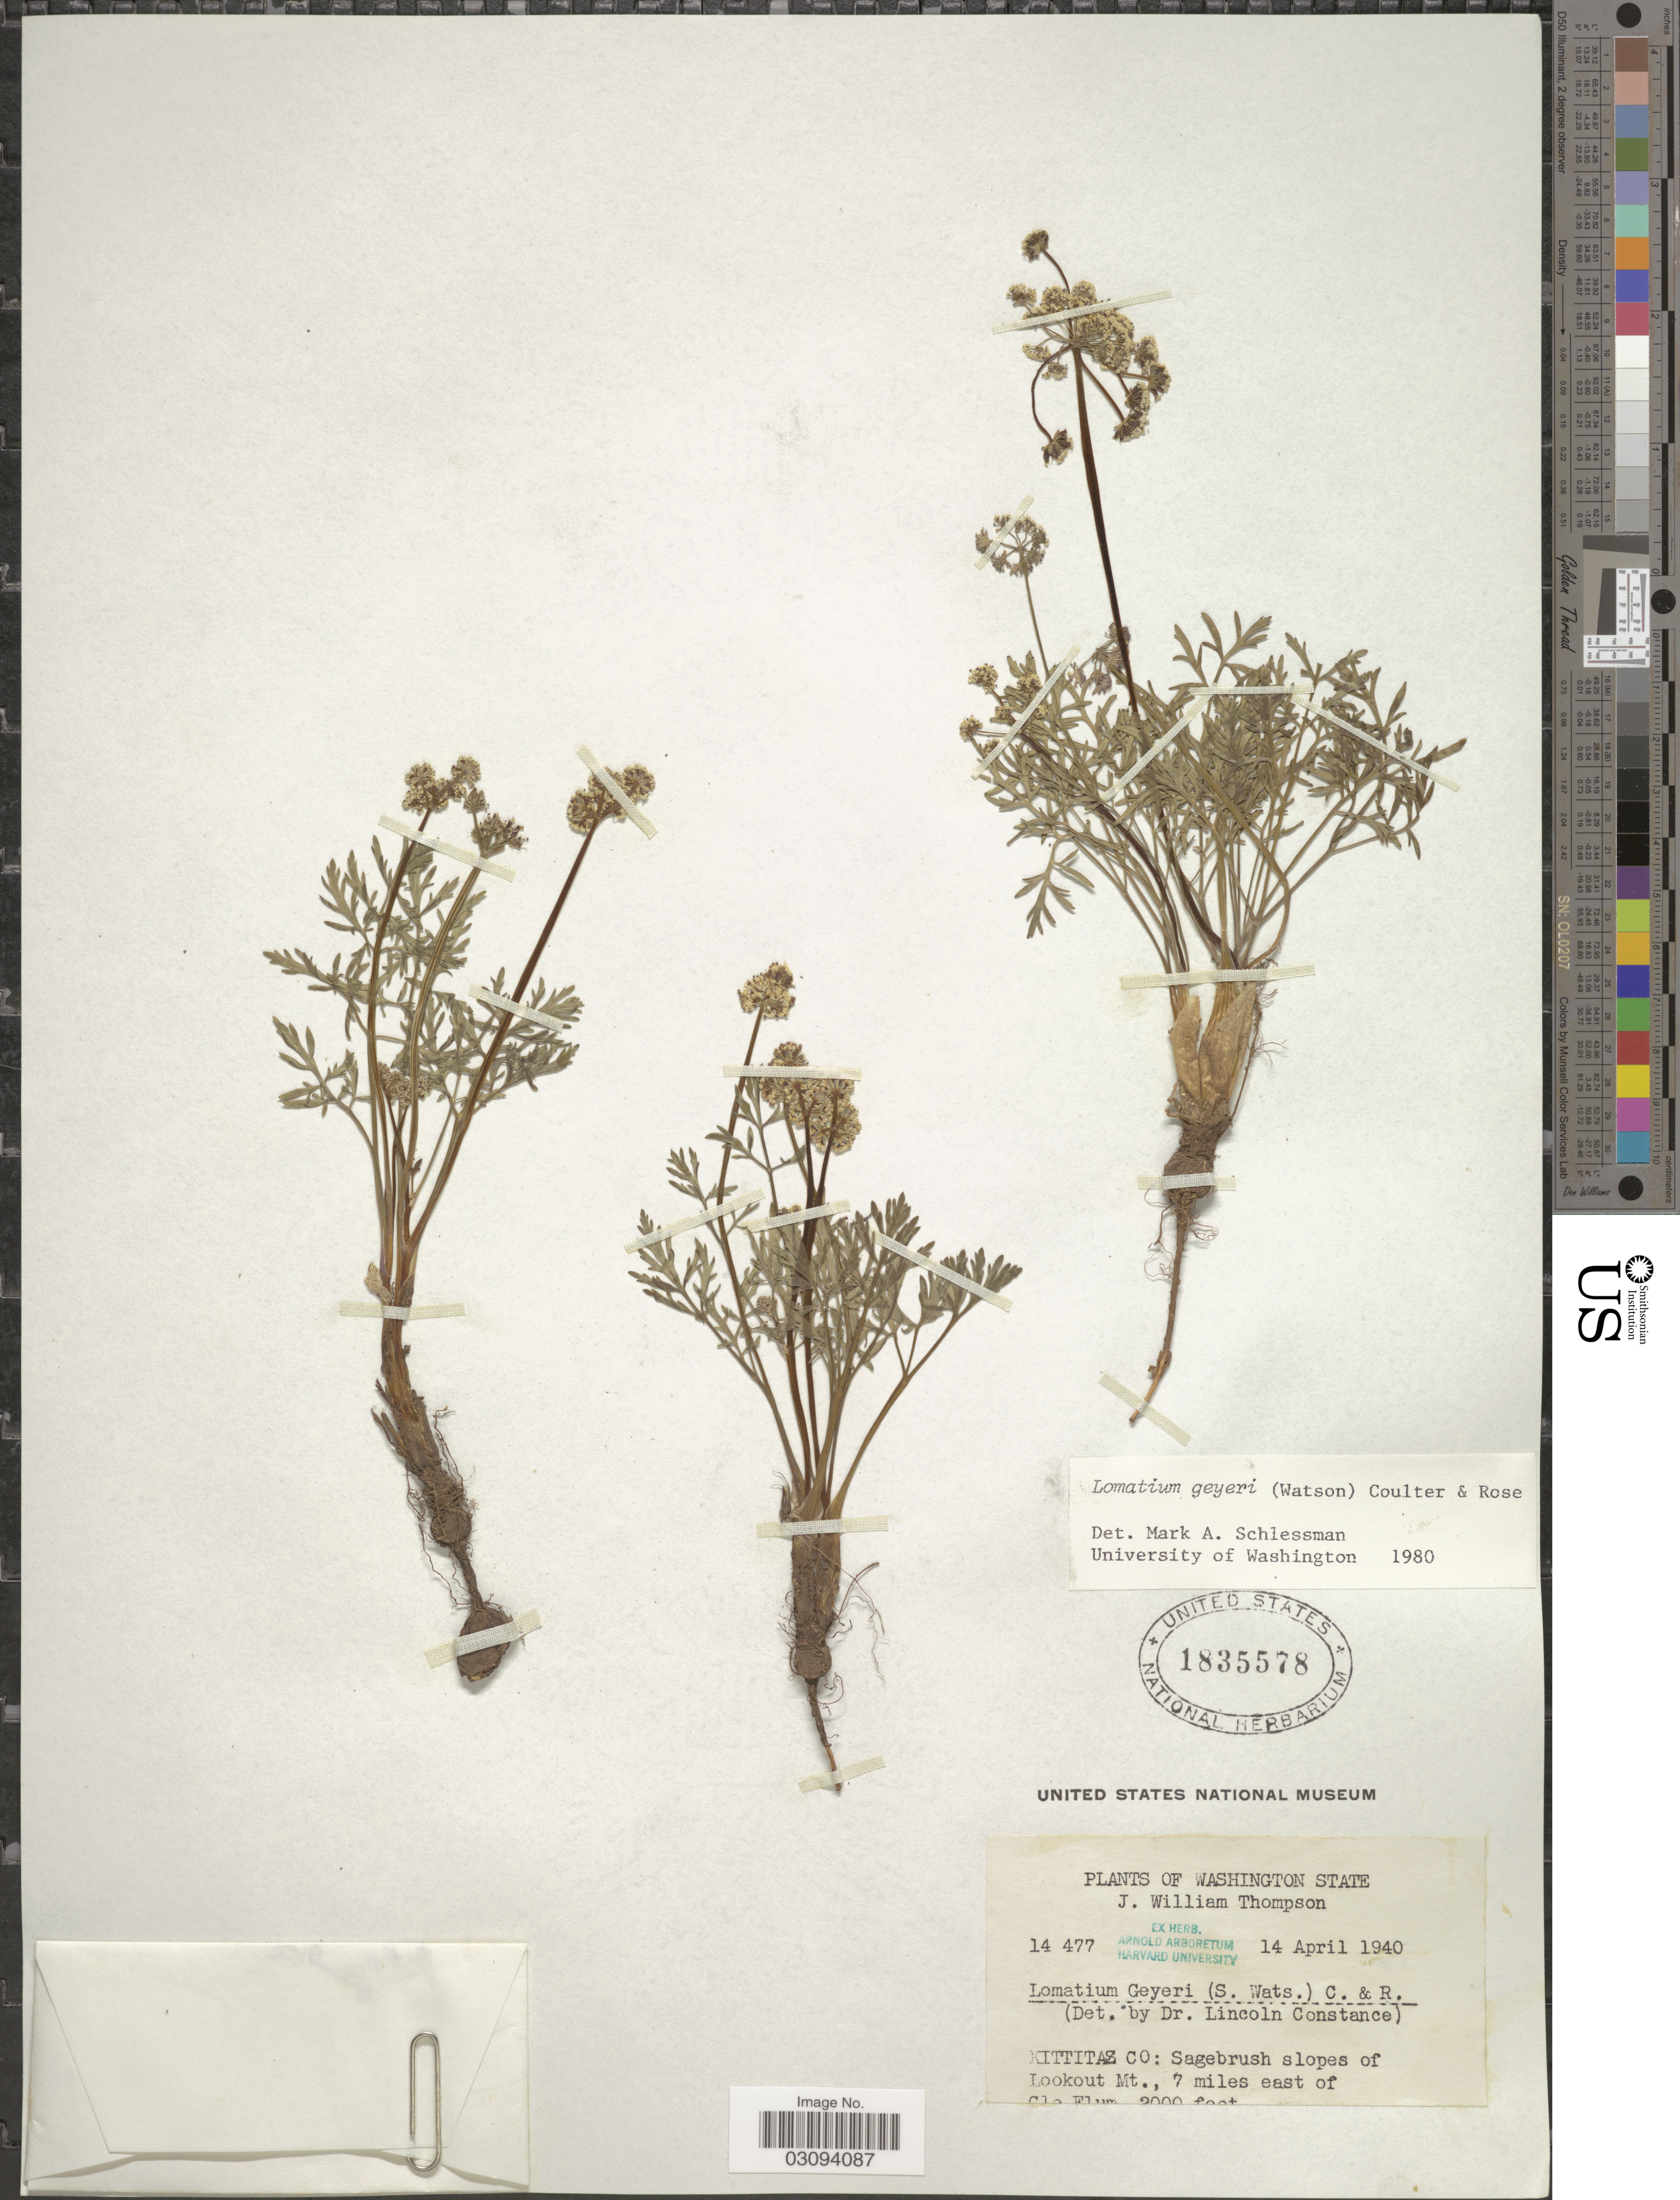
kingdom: Plantae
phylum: Tracheophyta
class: Magnoliopsida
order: Apiales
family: Apiaceae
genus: Lomatium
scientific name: Lomatium geyeri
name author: (S. Watson) J.M. Coult. & Rose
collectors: J. W. Thompson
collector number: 14477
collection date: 1940-04-14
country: United States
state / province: Washington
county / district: Kittitas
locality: Kittitas Co: Sagebrush slopes of Lookout Mt., 7 miles east of Cle Elum.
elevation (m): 610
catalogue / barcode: US 1835578